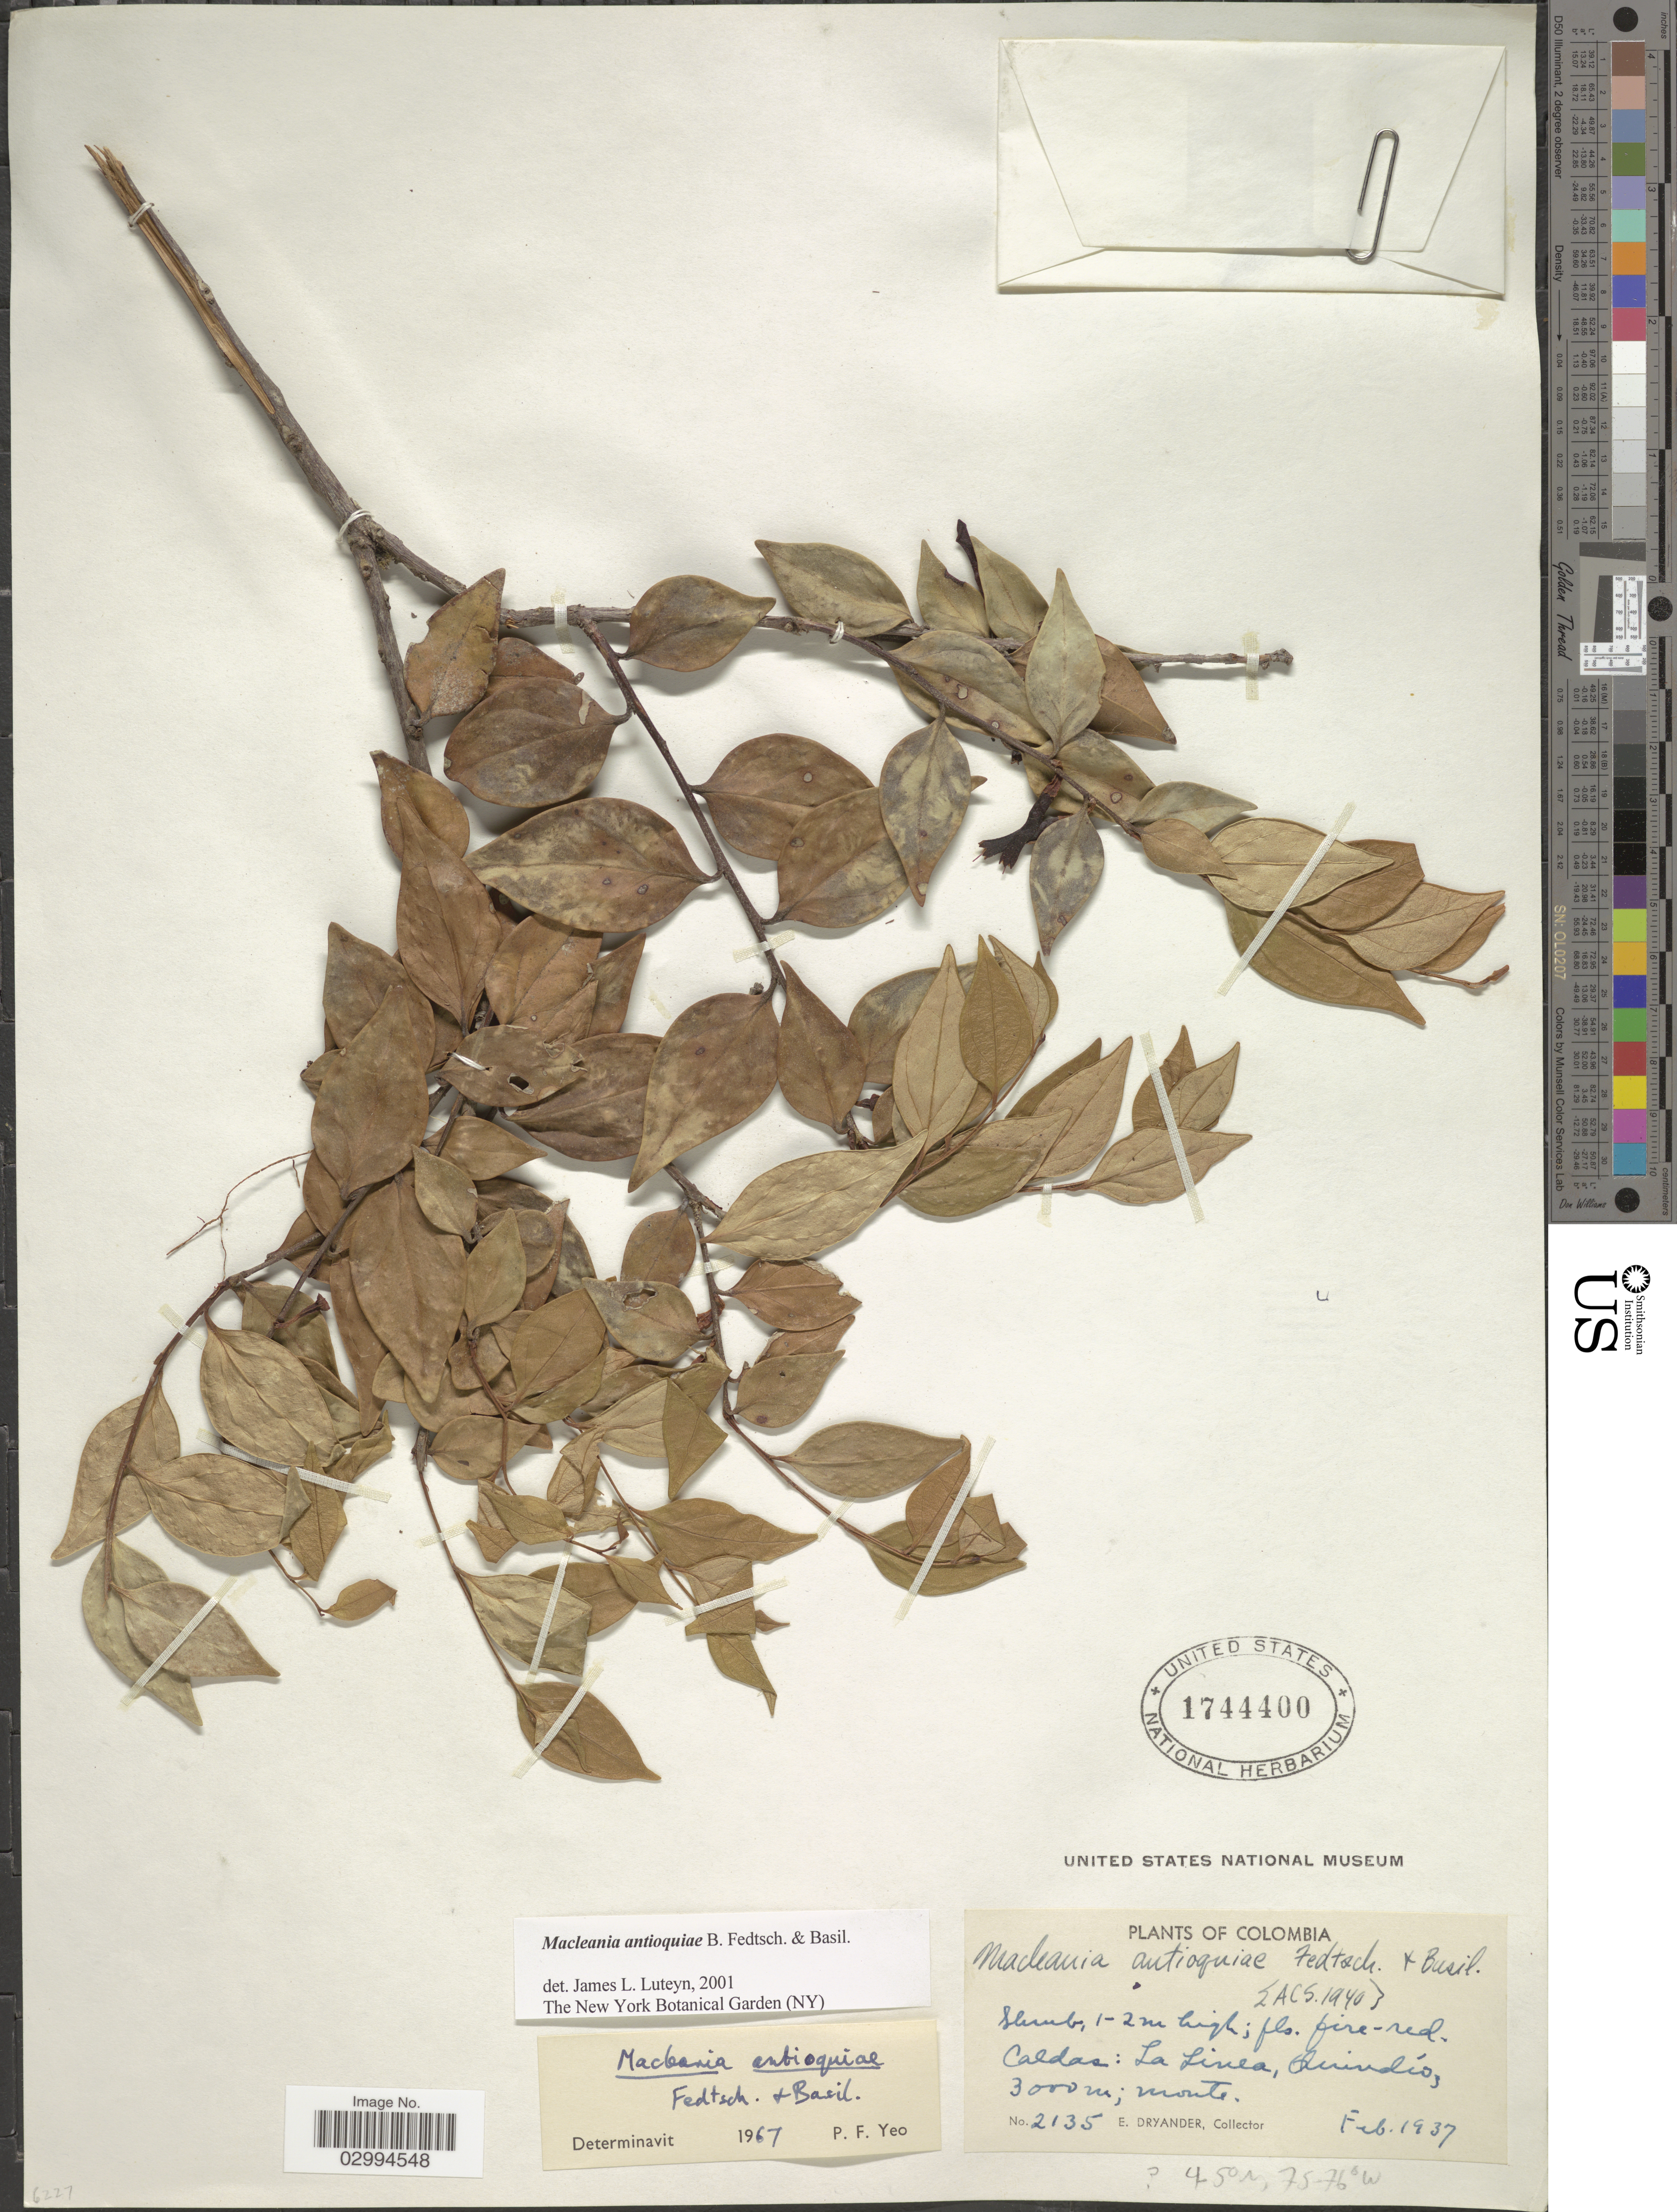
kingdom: Plantae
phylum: Tracheophyta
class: Magnoliopsida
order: Ericales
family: Ericaceae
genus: Macleania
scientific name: Macleania antioquiae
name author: B. Fedtsch. & Basilevskaja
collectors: E. Dryander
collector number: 2135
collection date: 1937-02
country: Colombia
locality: Caldas. La Linea, Quindío.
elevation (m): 3000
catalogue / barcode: US 1744400